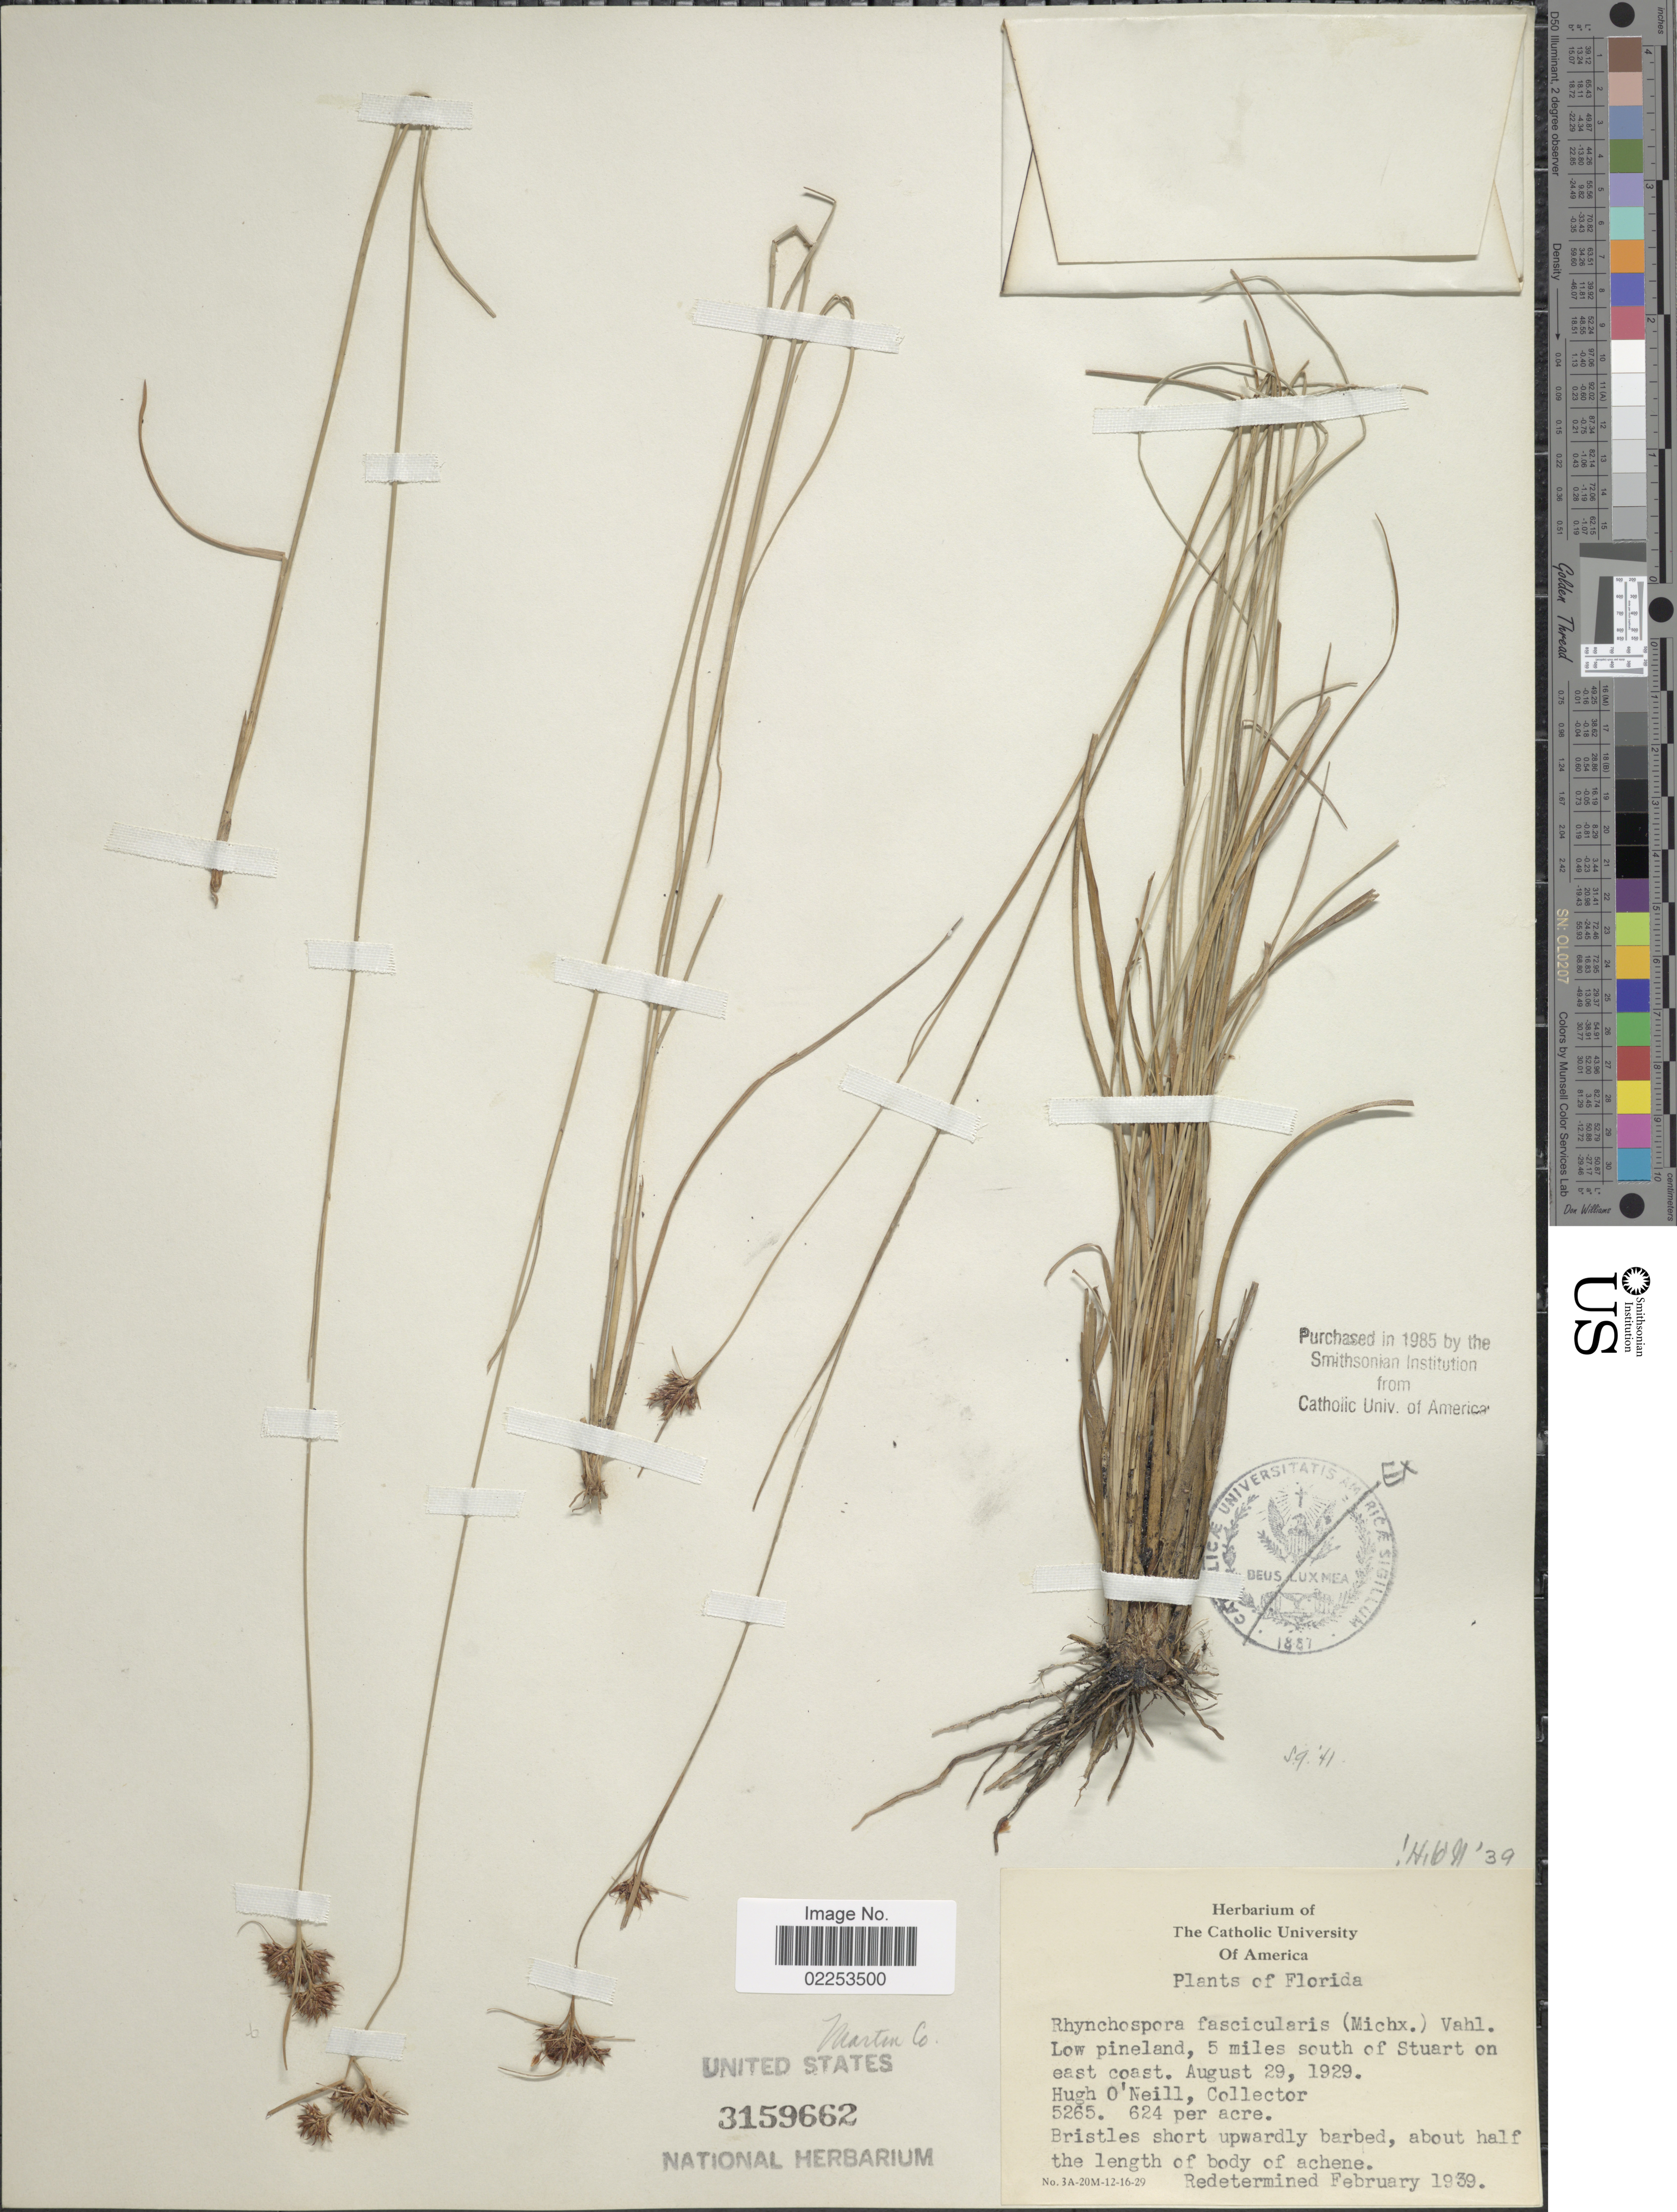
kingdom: Plantae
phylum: Tracheophyta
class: Liliopsida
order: Poales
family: Cyperaceae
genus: Rhynchospora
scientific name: Rhynchospora fascicularis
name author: (Michx.) Vahl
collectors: H. O'Neill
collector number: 5265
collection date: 1929-08-29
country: United States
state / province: Florida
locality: Low pineland, 5 miles south of Stuart on east coast, Martin Co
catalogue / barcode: US 3159662